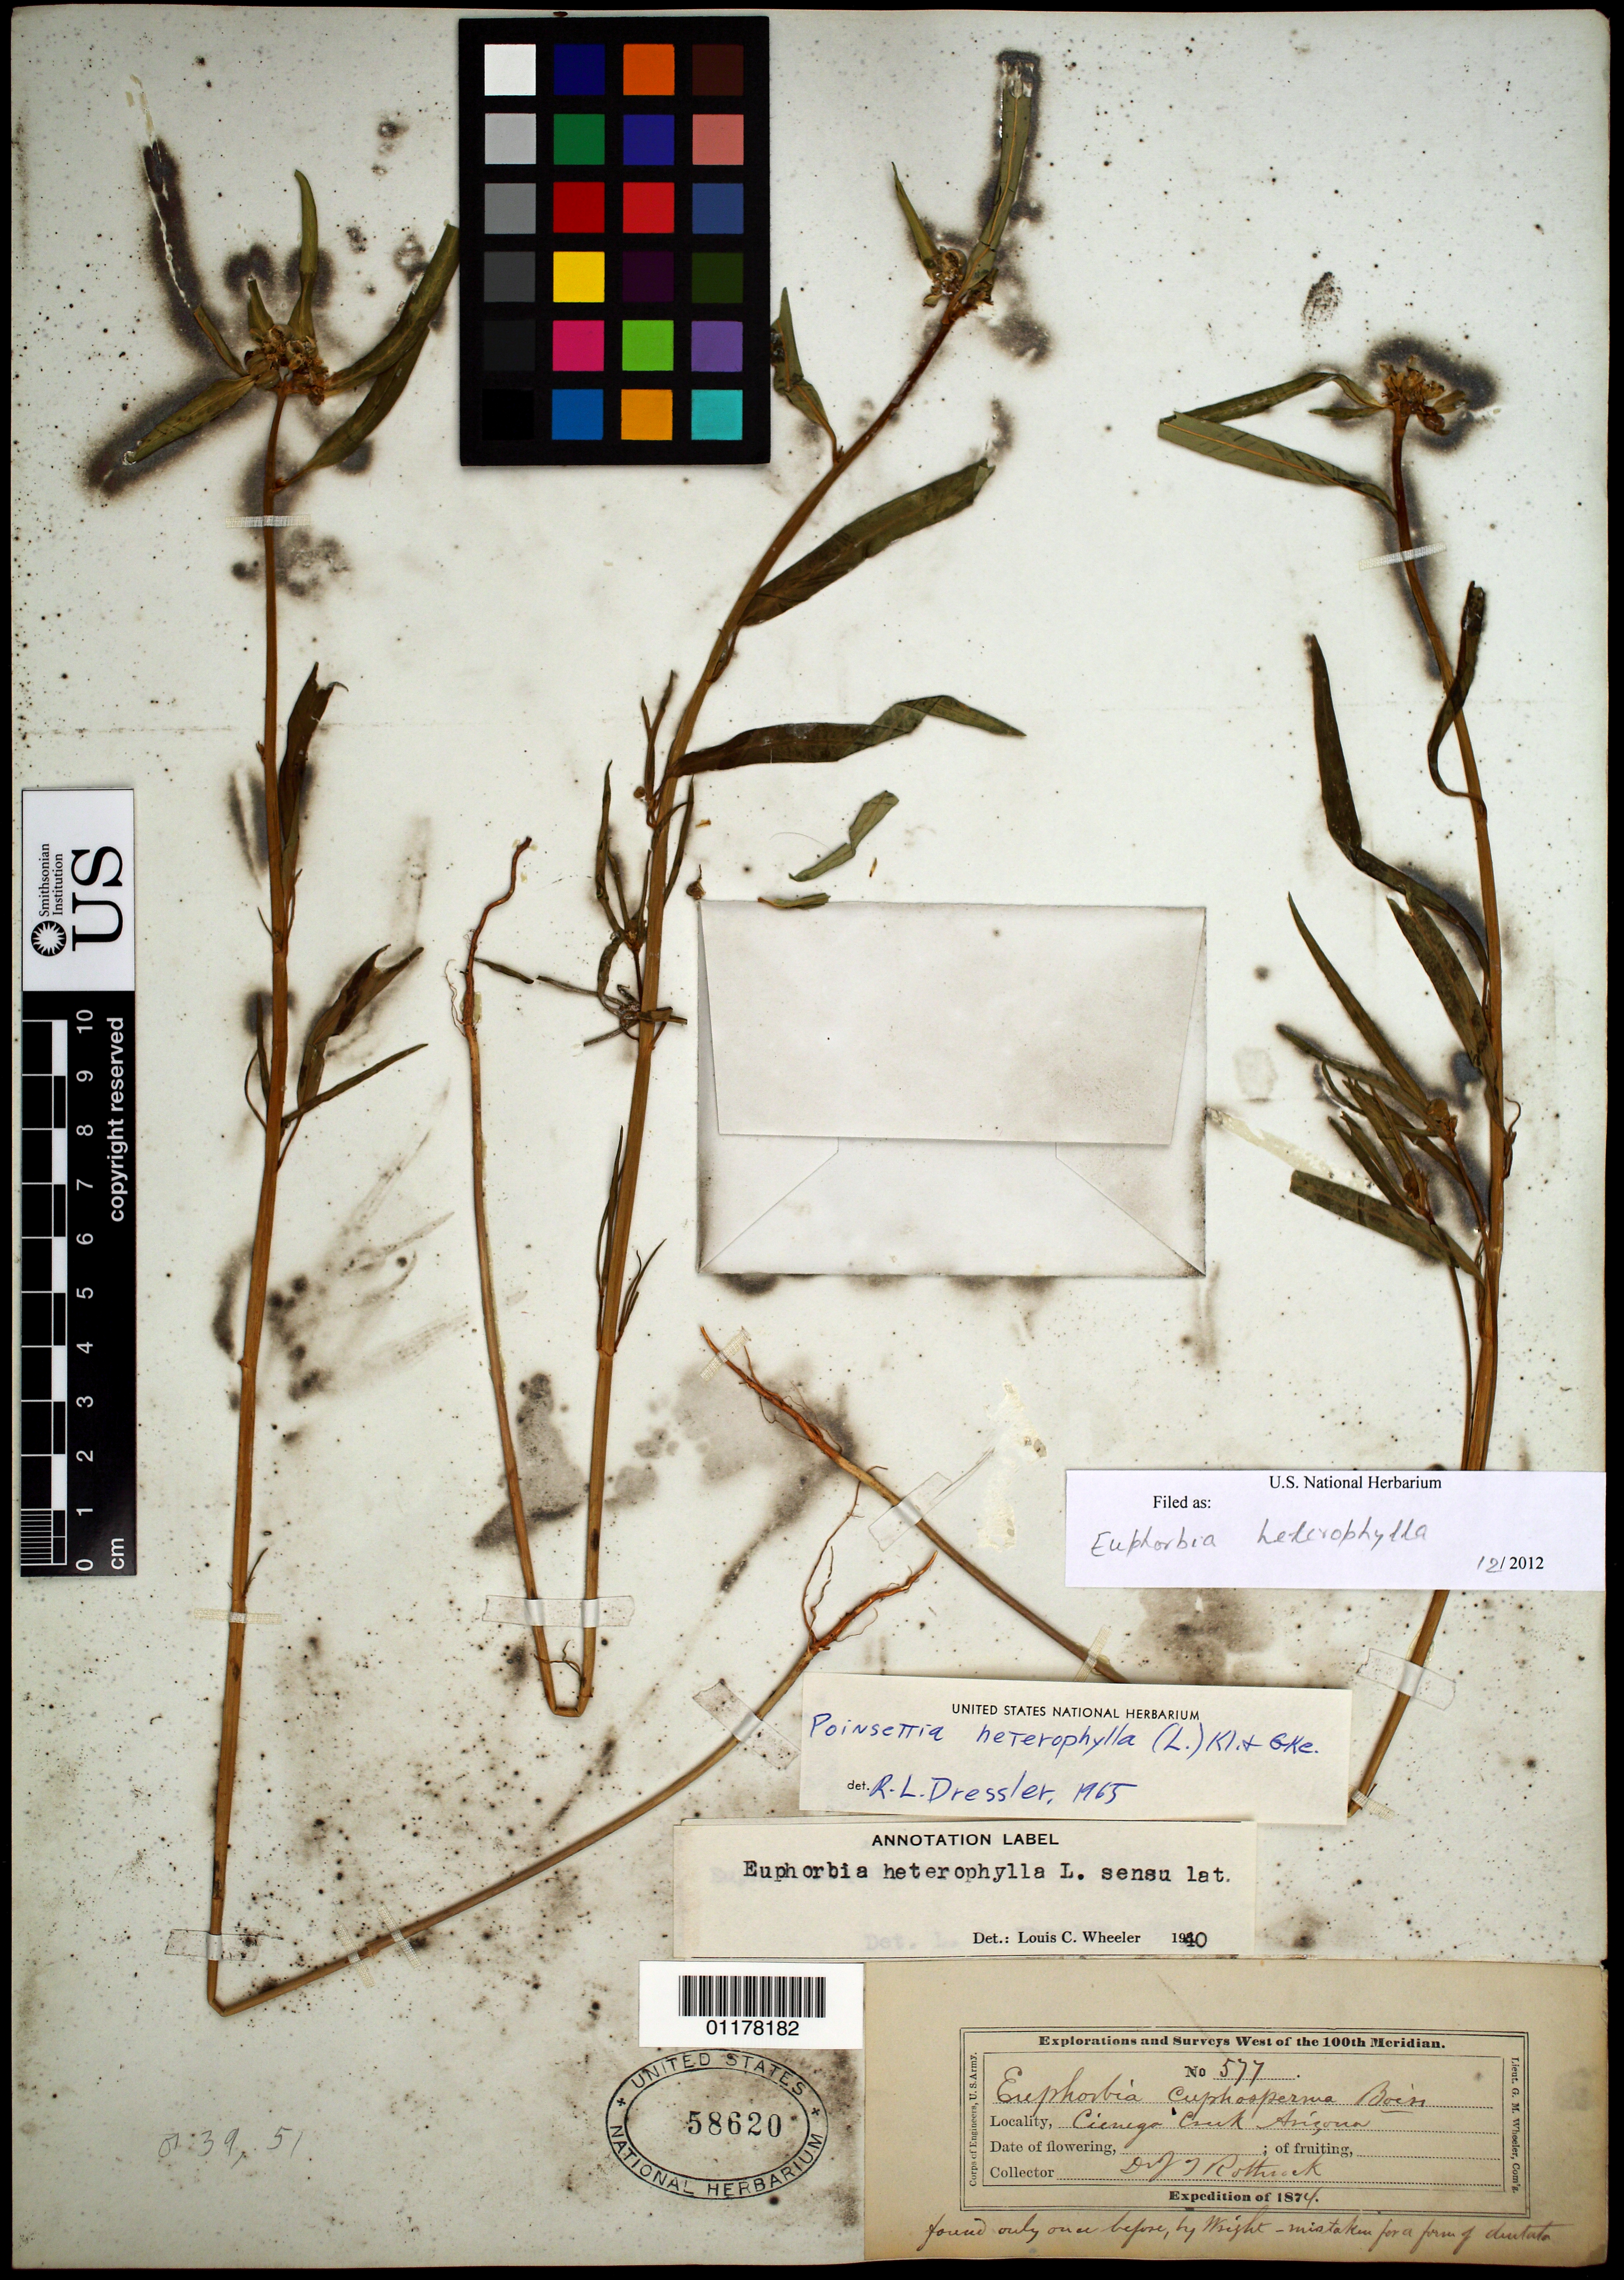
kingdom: Plantae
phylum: Tracheophyta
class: Magnoliopsida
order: Malpighiales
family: Euphorbiaceae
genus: Euphorbia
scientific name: Euphorbia heterophylla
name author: L.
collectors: J. T. Rothrock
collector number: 577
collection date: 1874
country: United States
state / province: Arizona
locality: Cinega Creek.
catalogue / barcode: US 58620